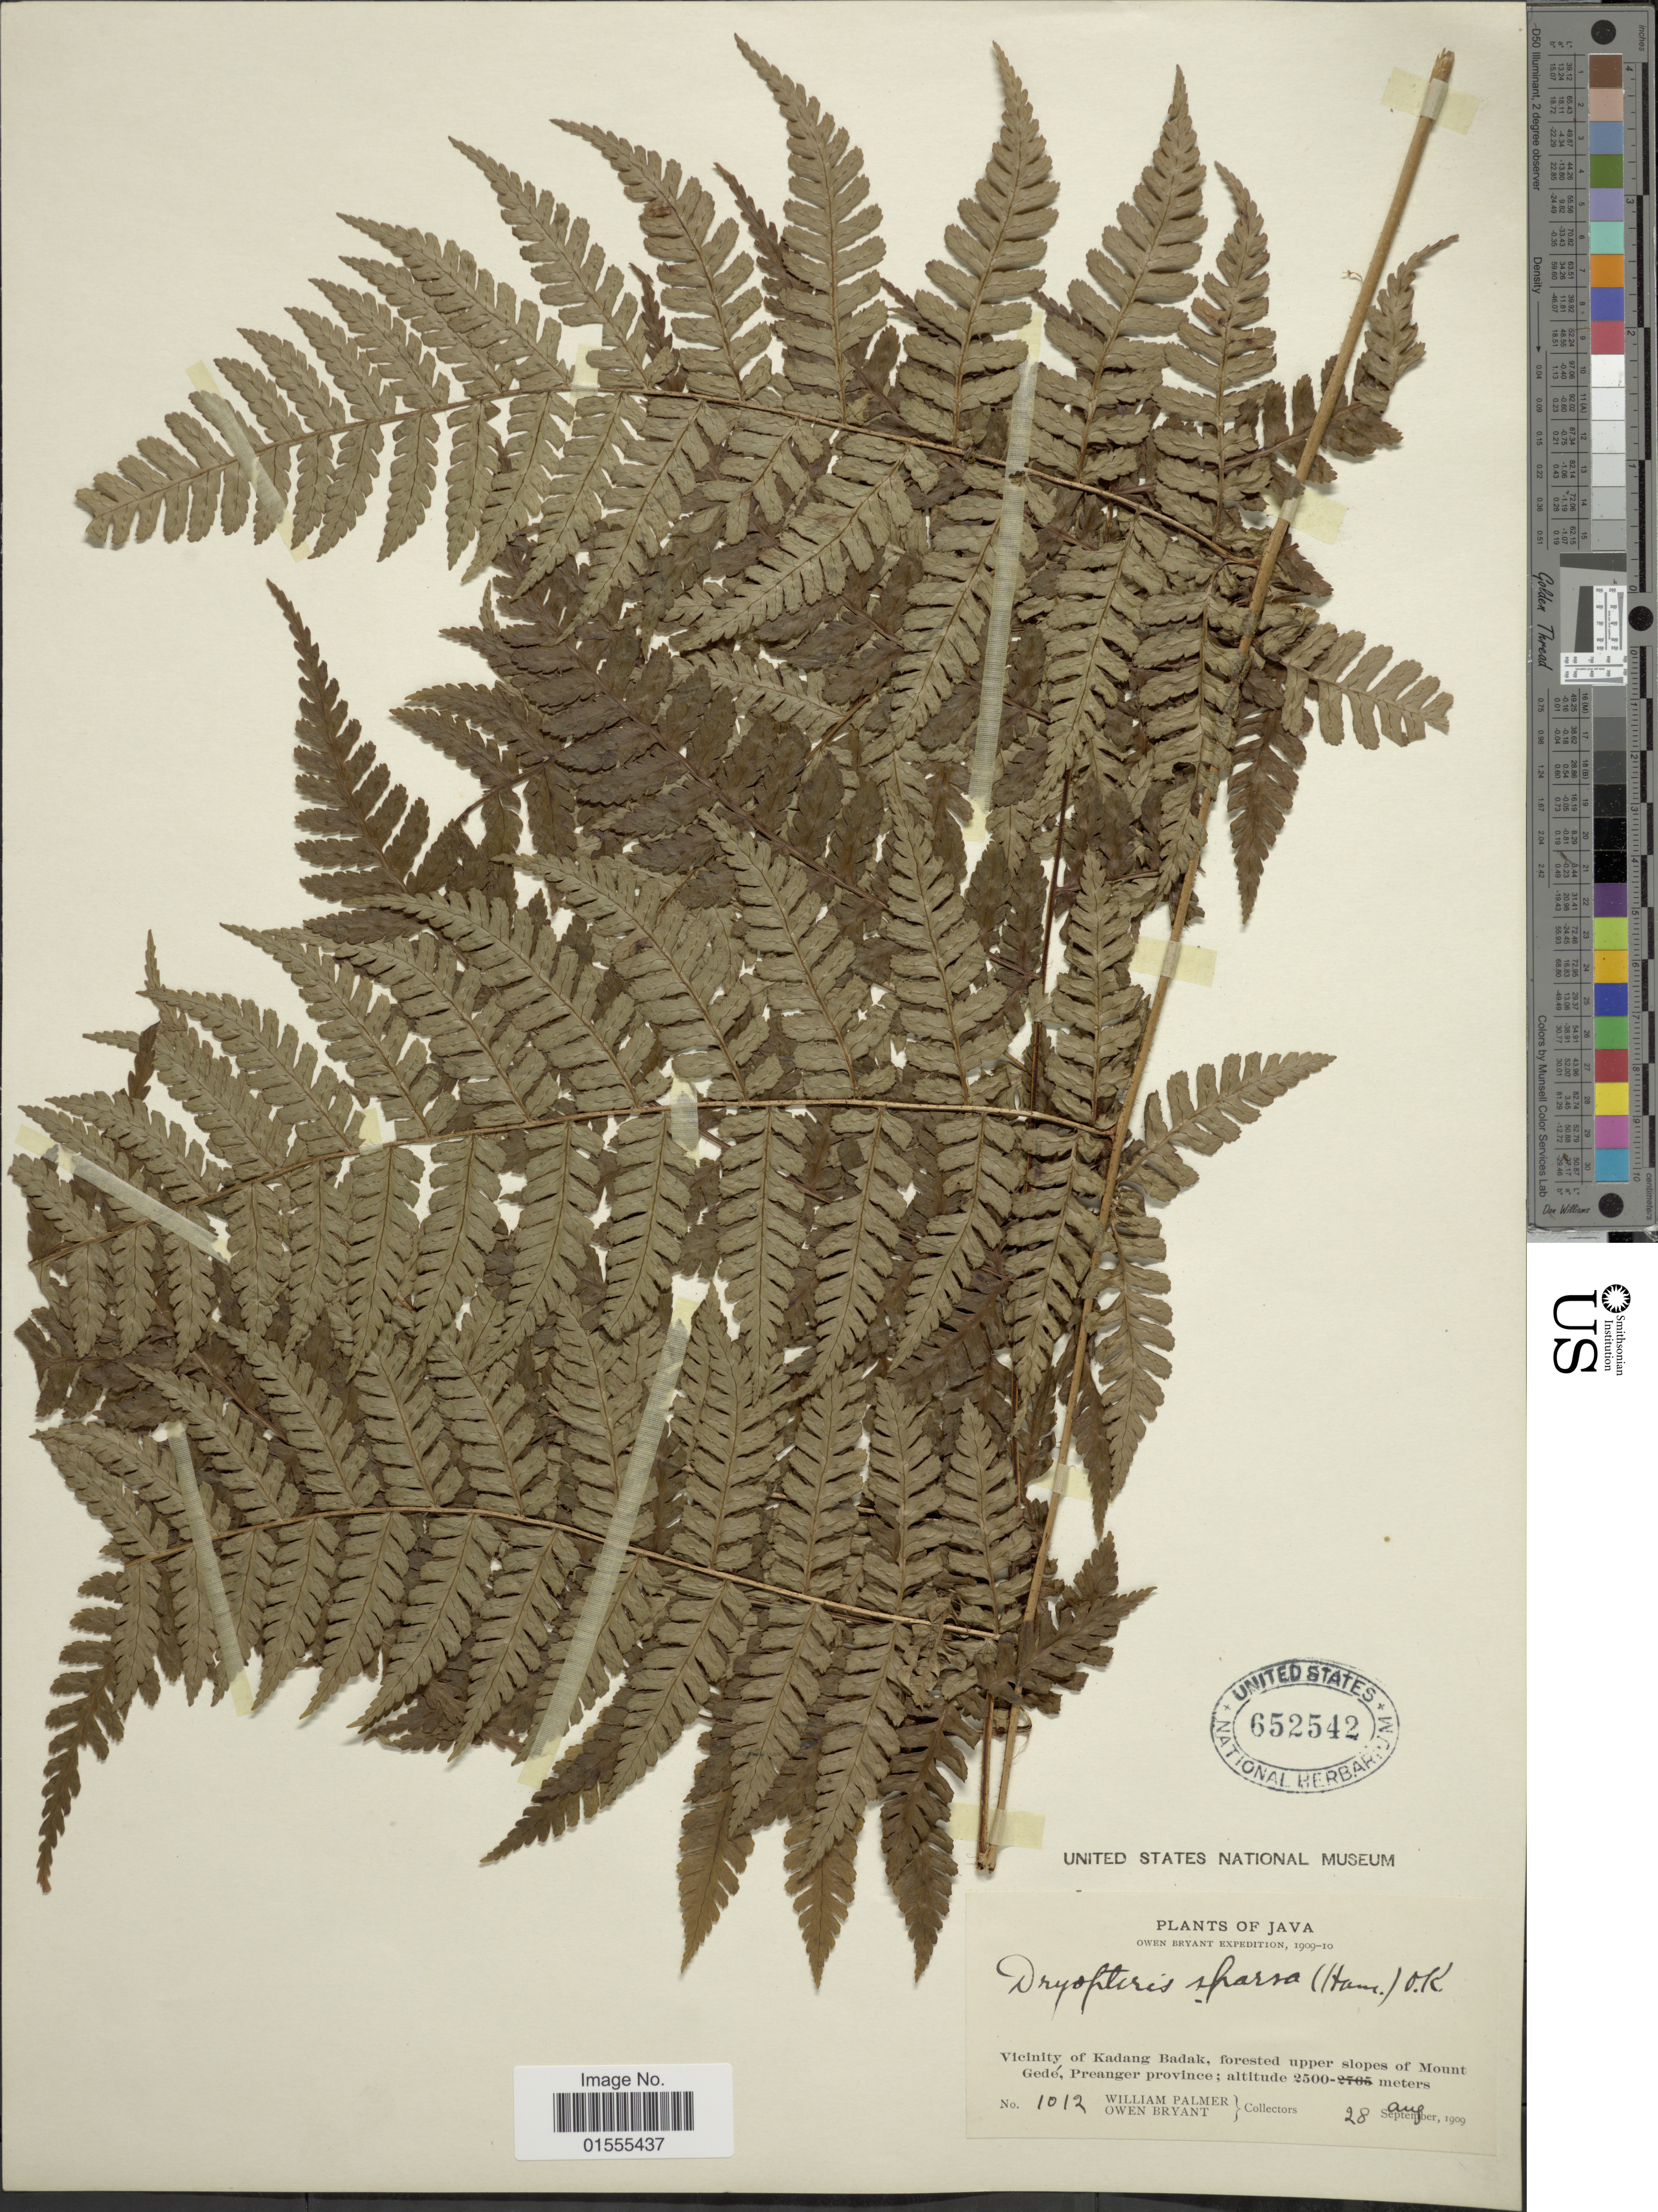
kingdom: Plantae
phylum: Tracheophyta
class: Polypodiopsida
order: Polypodiales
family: Dryopteridaceae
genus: Dryopteris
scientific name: Dryopteris sparsa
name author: (D. Don) Kuntze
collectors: W. Palmer & O. Bryant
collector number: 1012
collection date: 1909-08-28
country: Indonesia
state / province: Java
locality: Vicinity of Kadang Badak, forested upper slopes of Mount Gedé, Preanger province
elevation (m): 2500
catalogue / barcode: US 652542